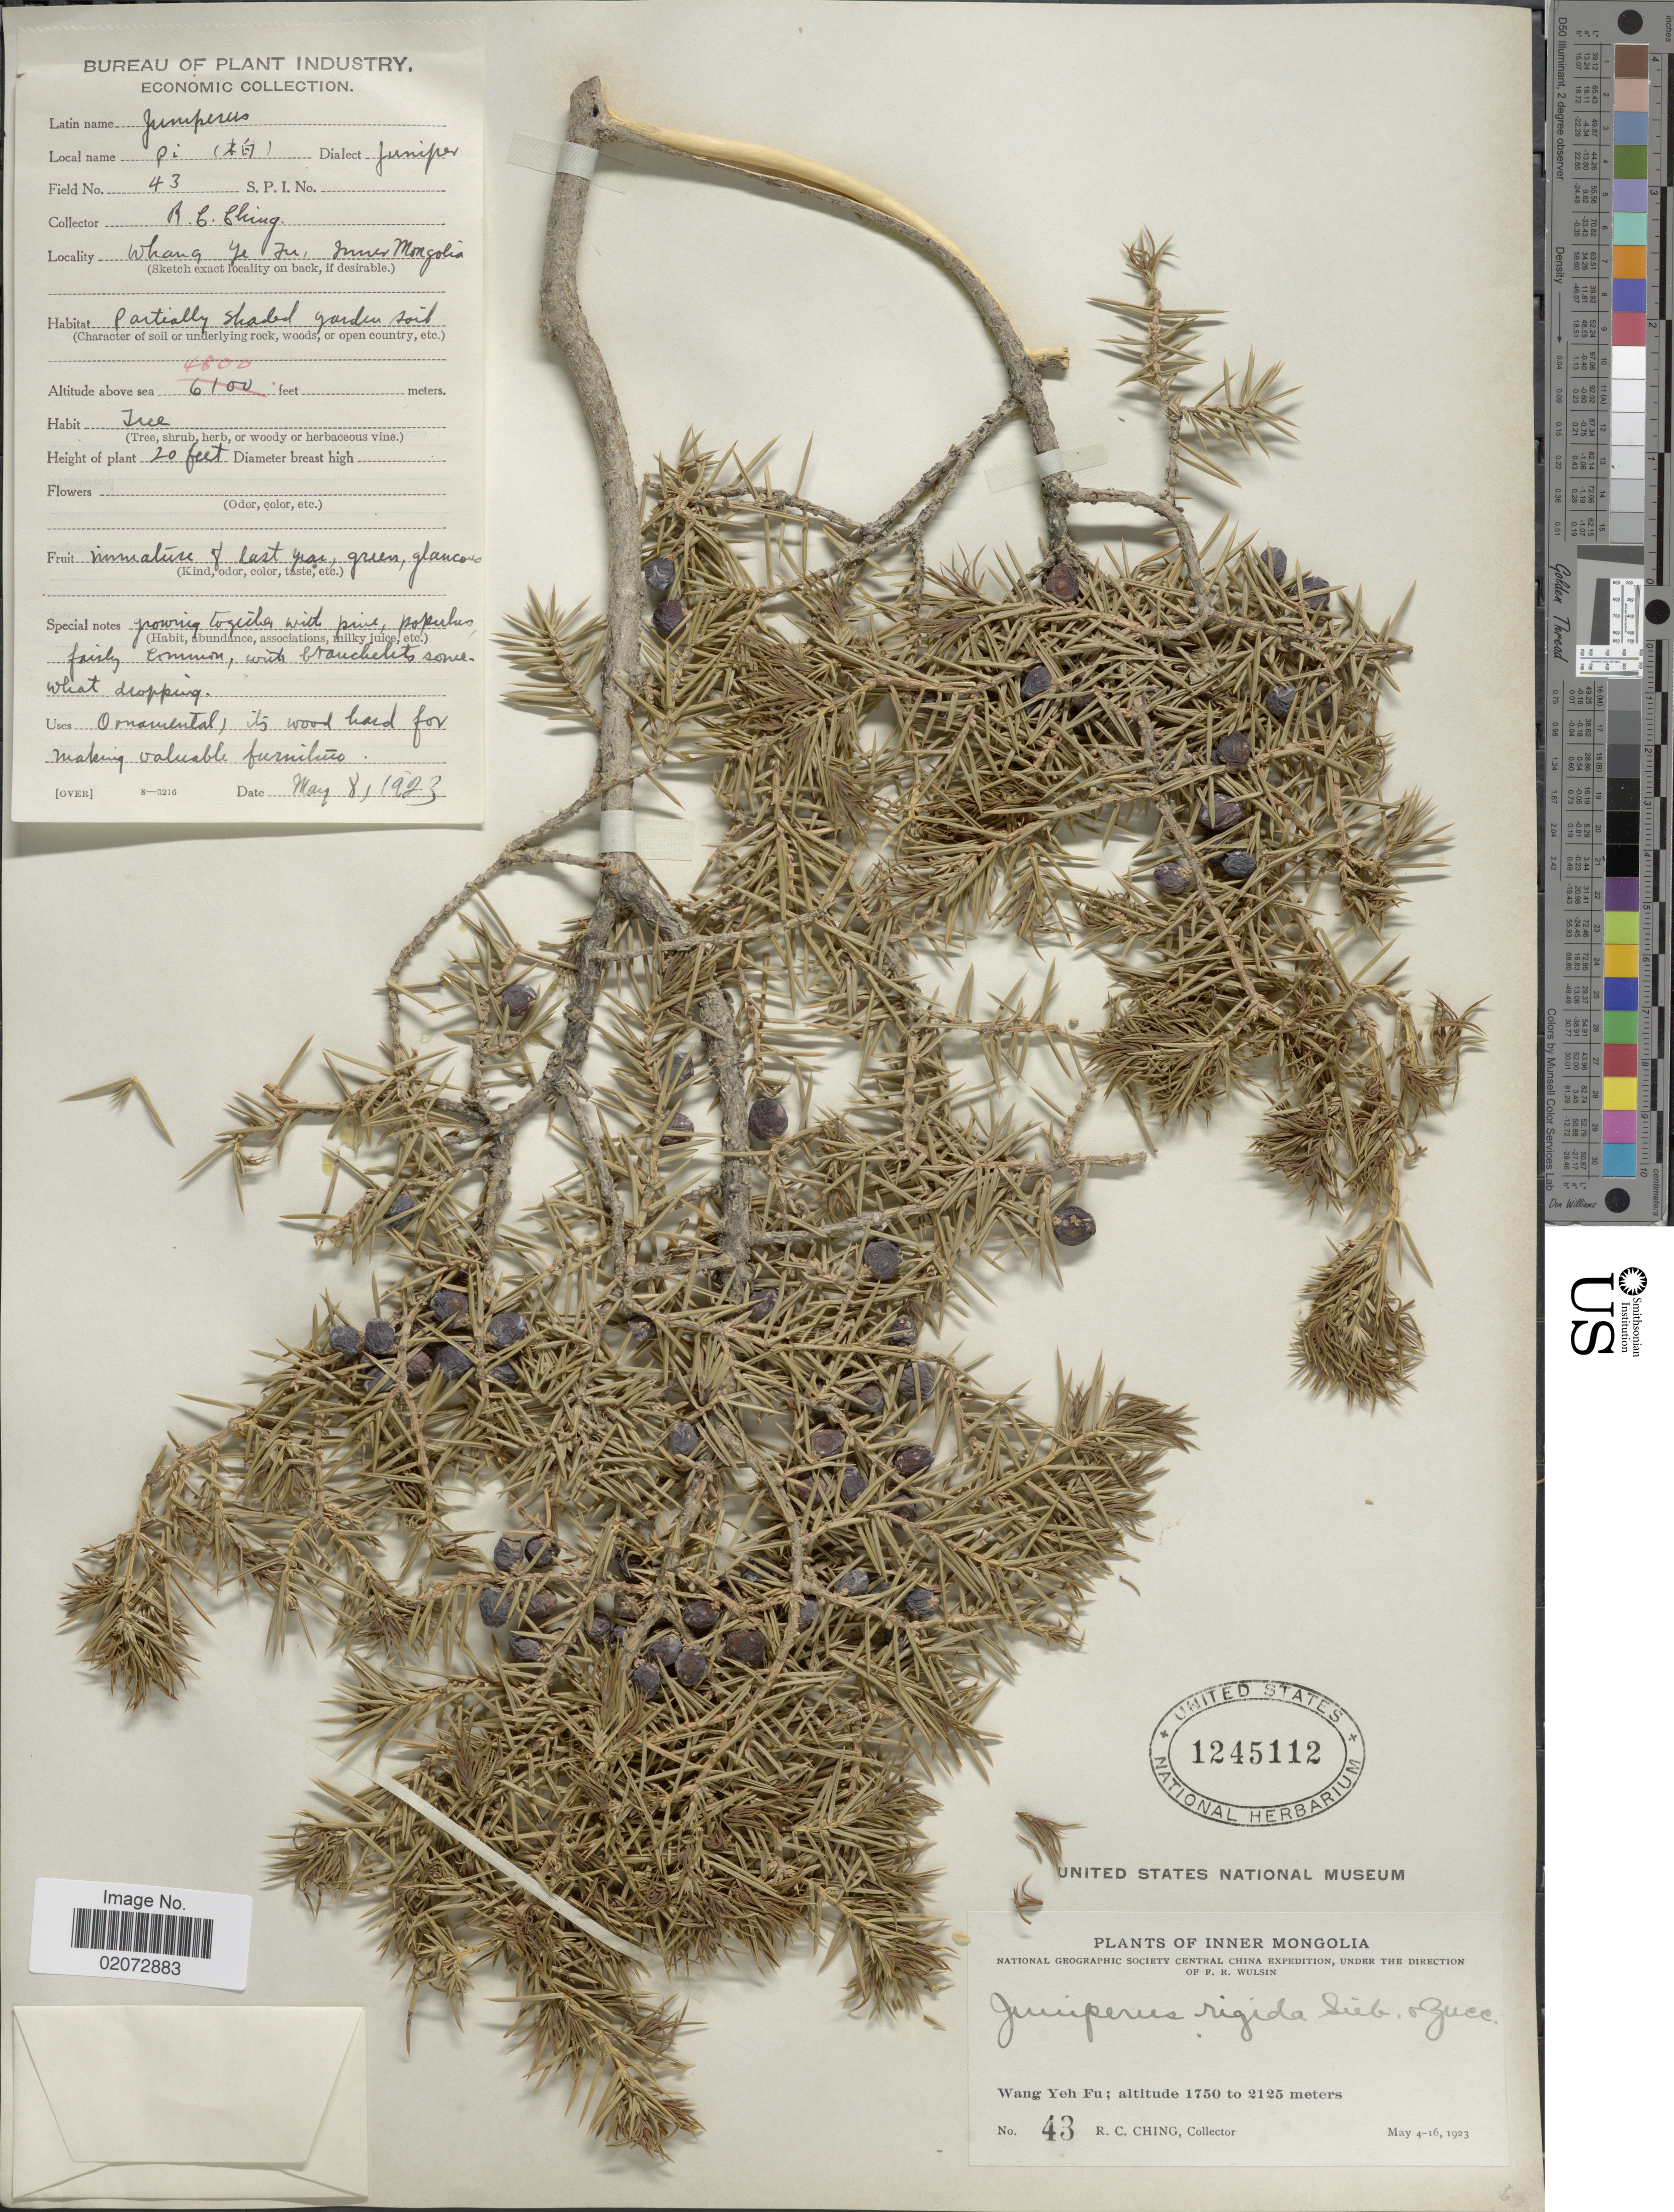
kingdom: Plantae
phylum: Tracheophyta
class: Pinopsida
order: Pinales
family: Cupressaceae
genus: Juniperus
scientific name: Juniperus rigida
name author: Siebold & Zucc.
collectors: R. C. Ching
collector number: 43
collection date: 1923-05-08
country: China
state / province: Nei Monggol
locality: Wang Yeh Fu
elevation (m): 1463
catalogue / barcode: US 1245112